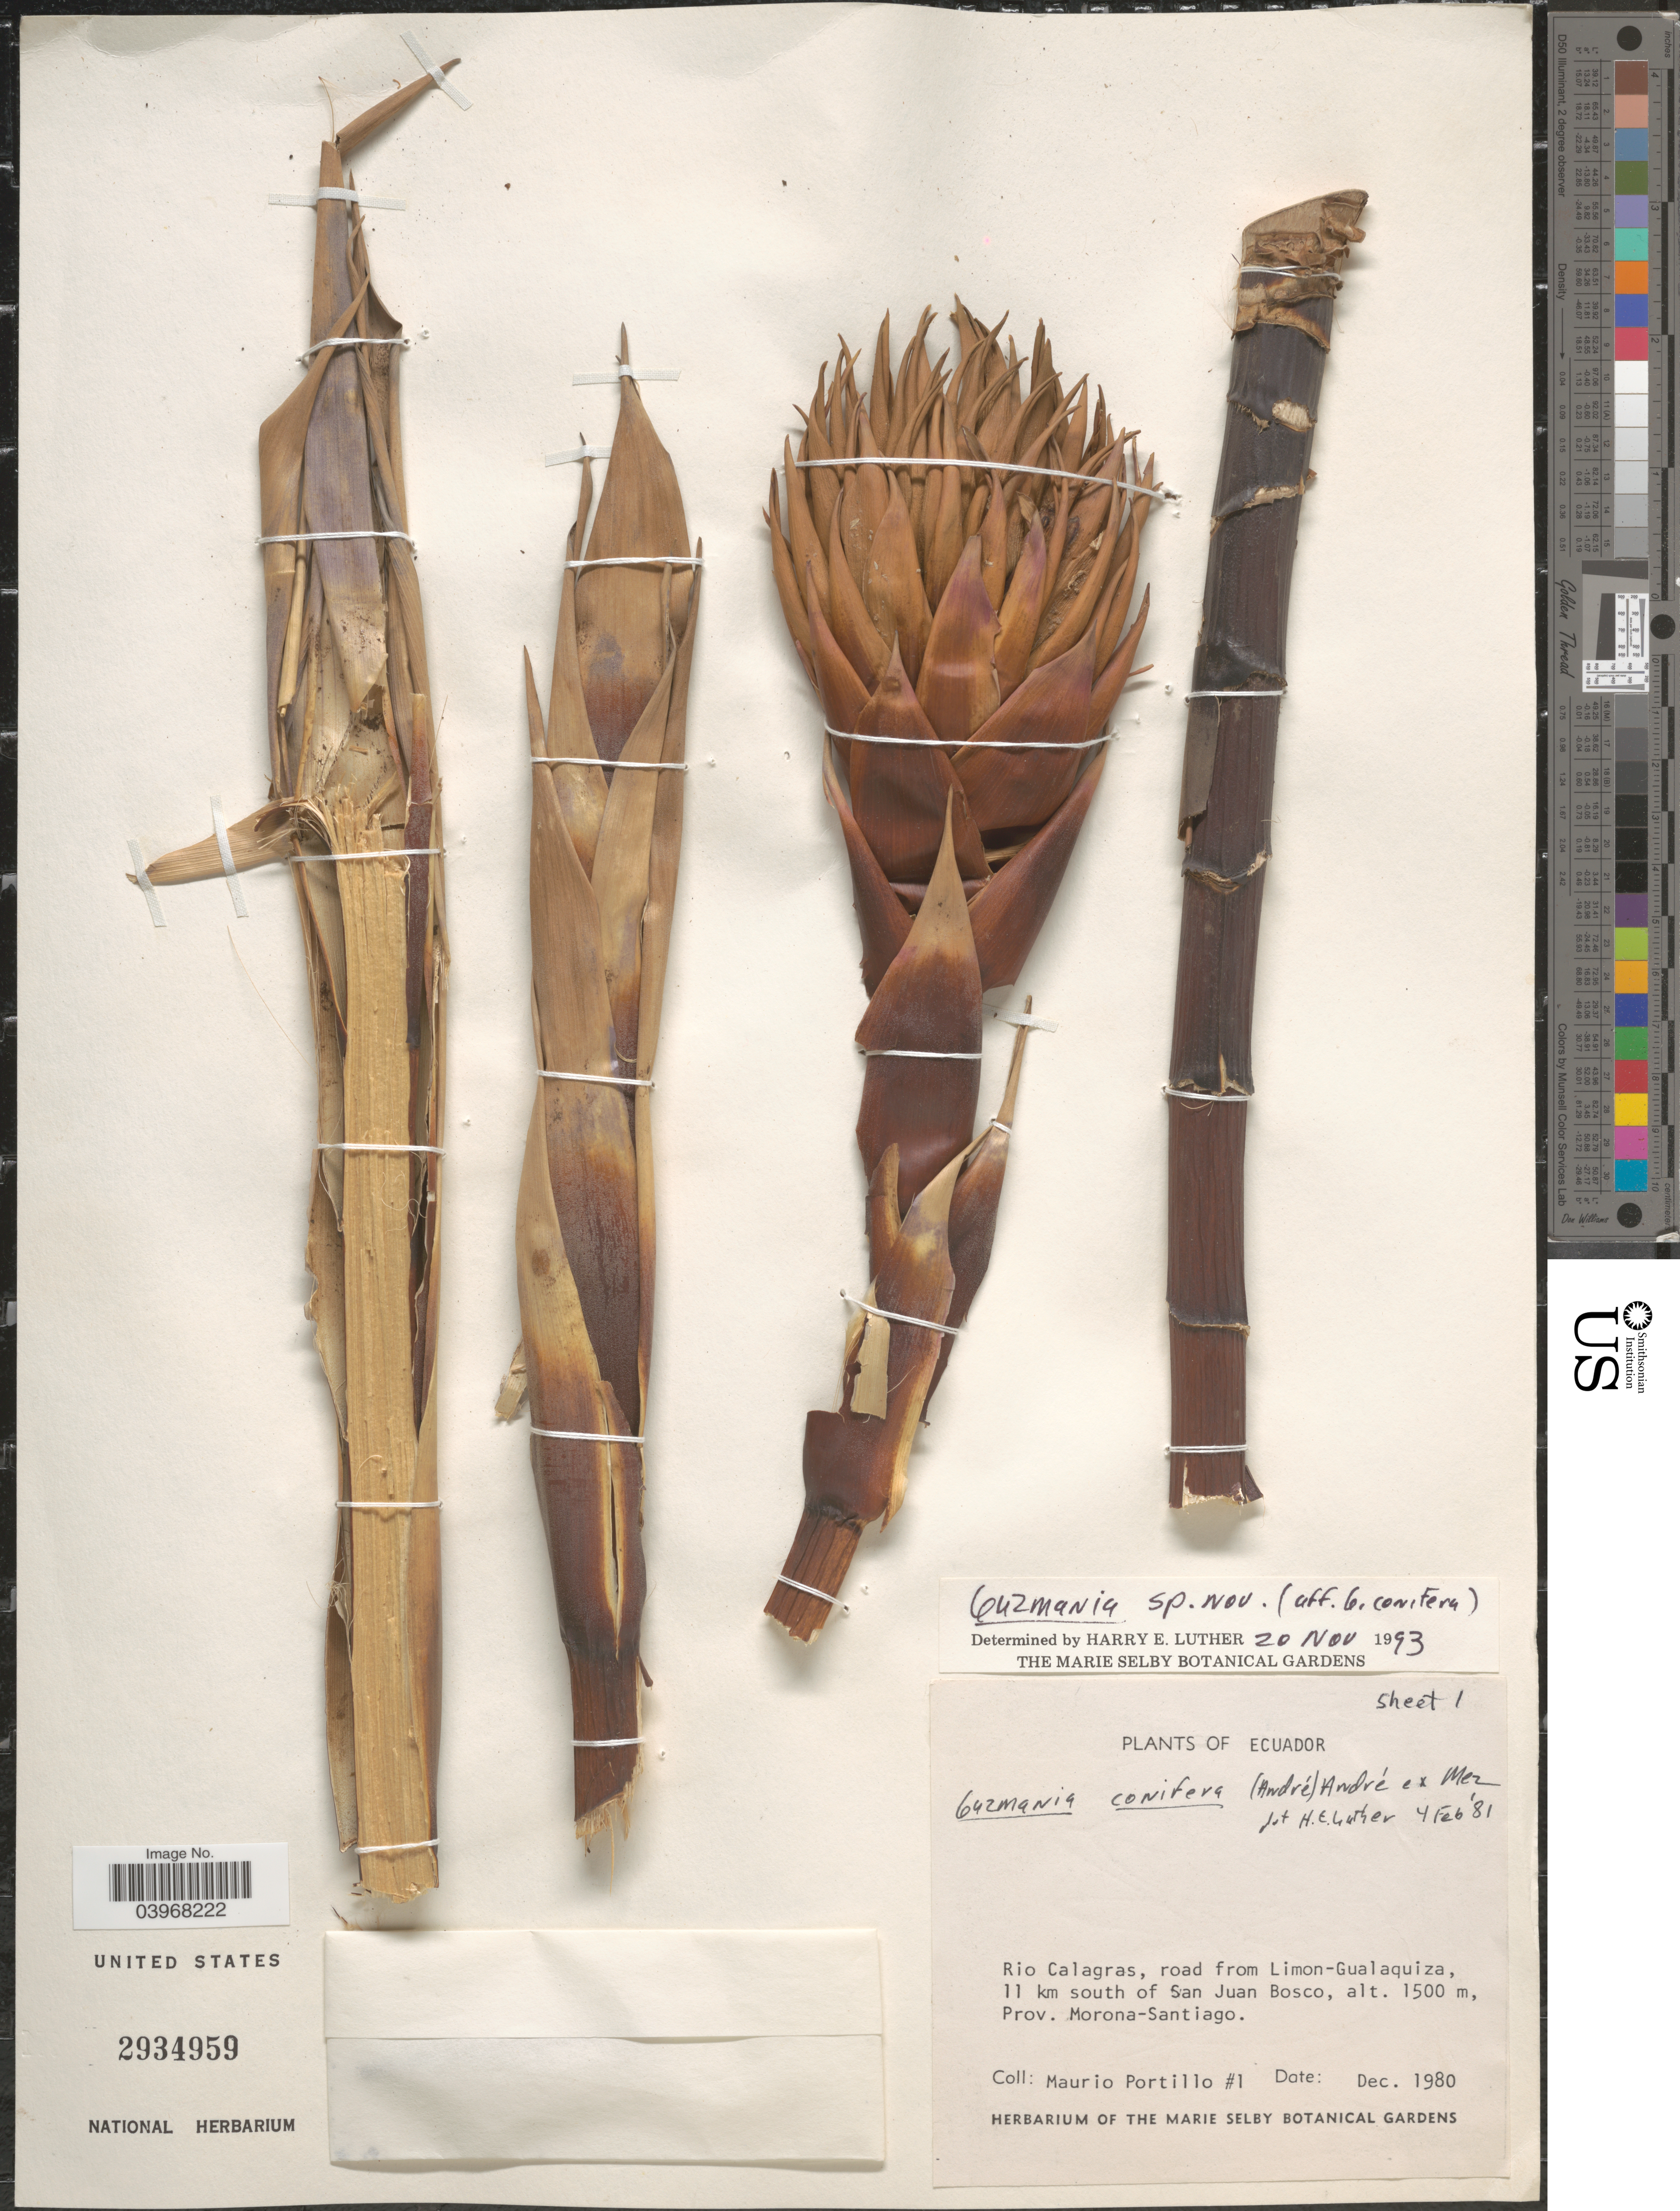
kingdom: Plantae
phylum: Tracheophyta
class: Liliopsida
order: Poales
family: Bromeliaceae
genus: Guzmania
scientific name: Guzmania conifera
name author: (André) André ex Mez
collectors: M. Portillo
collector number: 1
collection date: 1980-12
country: Ecuador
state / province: Morona-Santiago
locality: Rio Calagras, road from Limon-Gualaquiza, 11 km south of San Juan Bosco.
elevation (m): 1500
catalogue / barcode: US 2934959